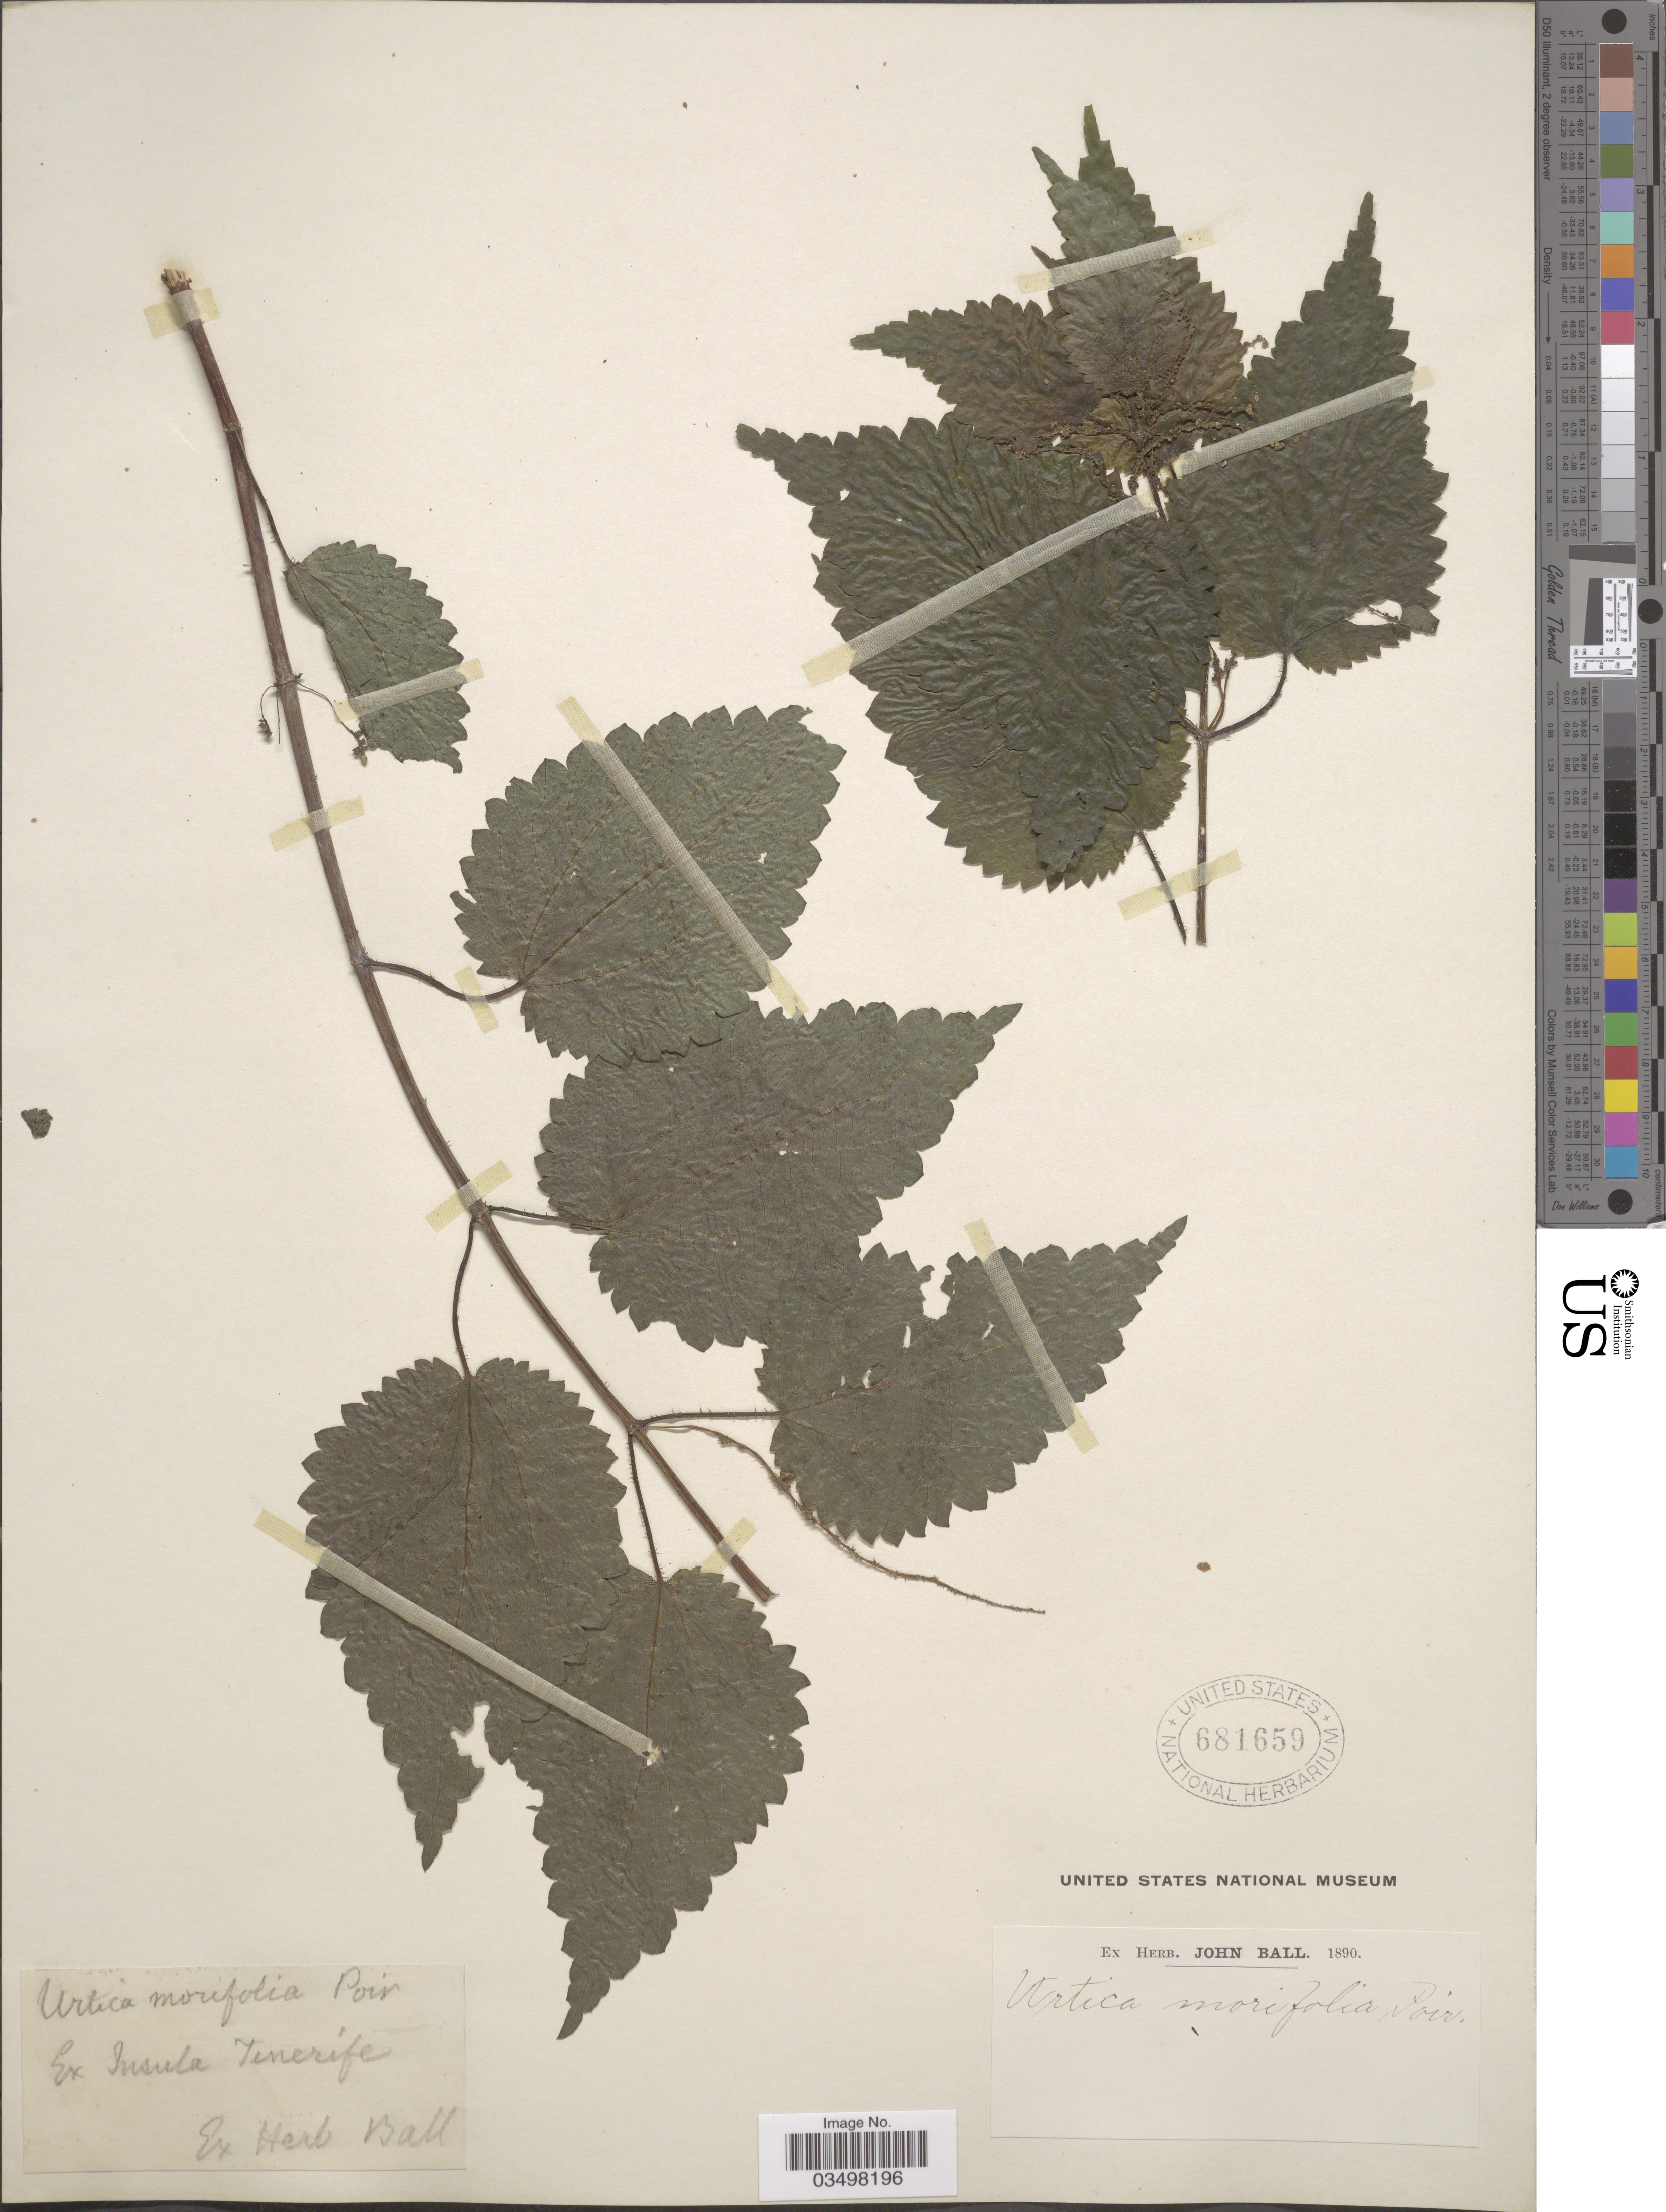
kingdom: Plantae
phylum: Tracheophyta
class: Magnoliopsida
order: Rosales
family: Urticaceae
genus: Urtica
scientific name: Urtica morifolia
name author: Poir.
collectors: ex herb. John Ball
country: Spain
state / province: Canarias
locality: Ex Insula Tenerife.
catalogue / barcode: US 681659